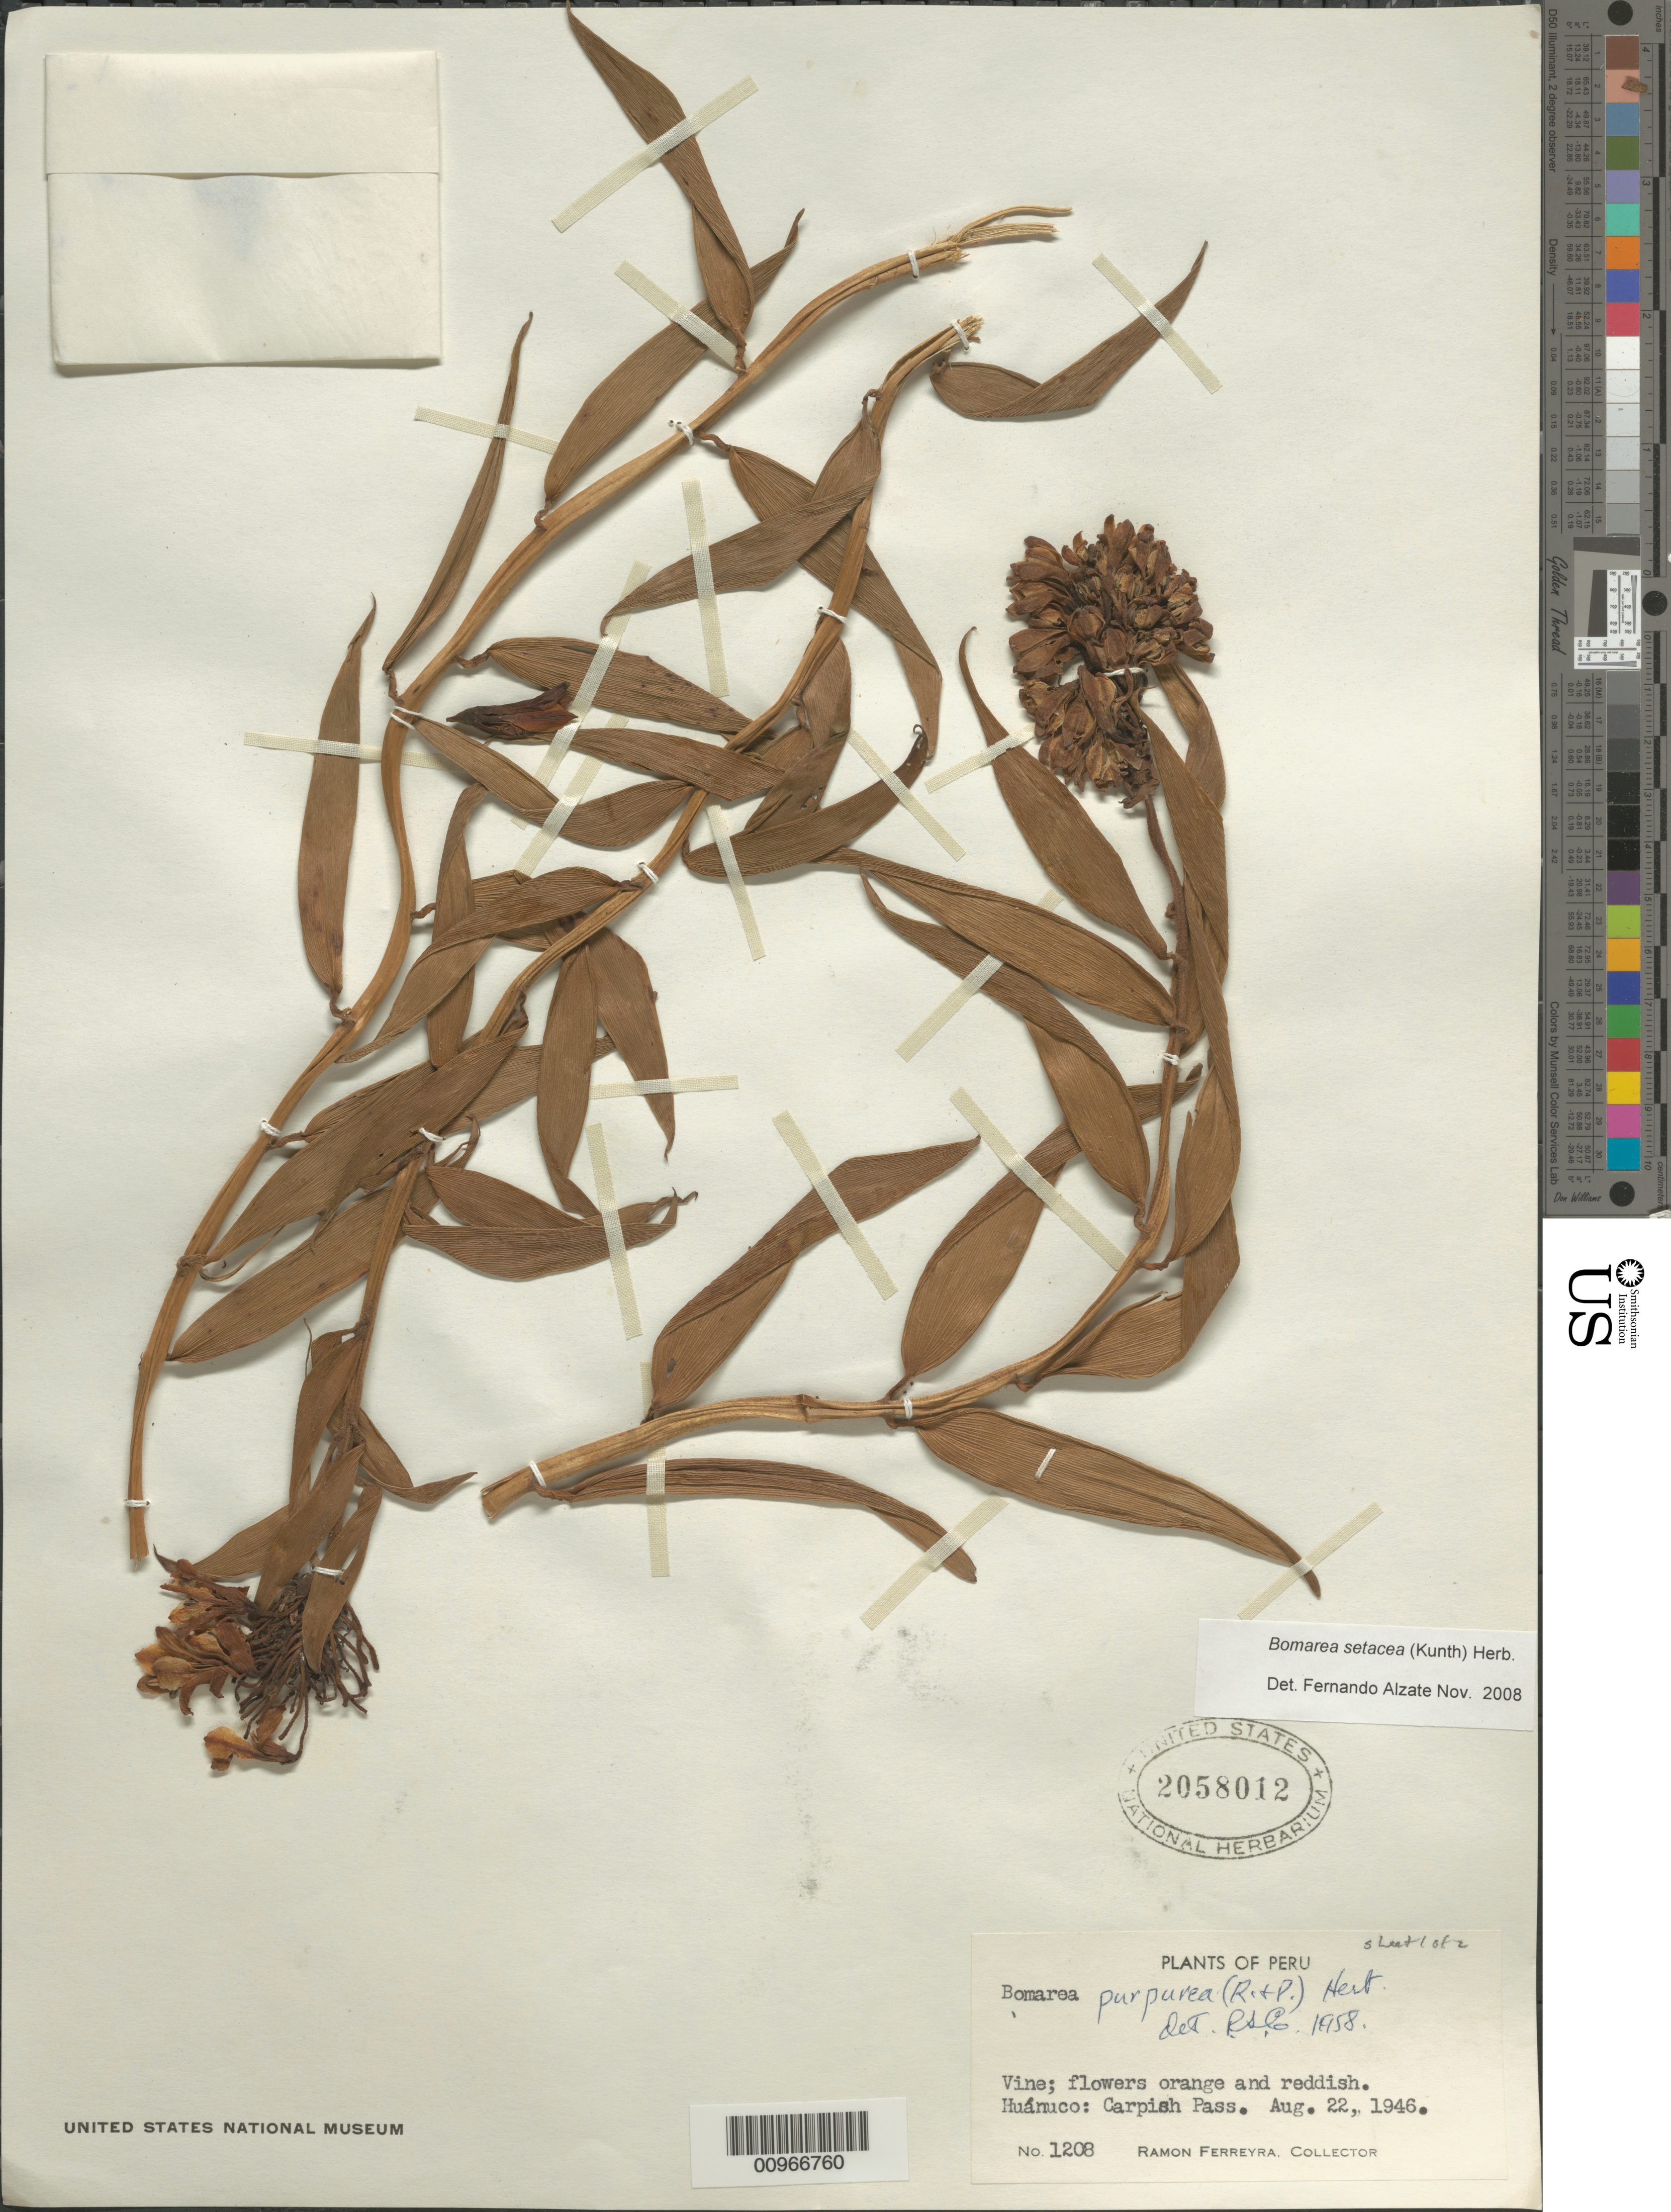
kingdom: Plantae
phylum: Tracheophyta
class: Liliopsida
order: Liliales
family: Alstroemeriaceae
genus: Bomarea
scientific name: Bomarea setacea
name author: (Ruiz & Pav.) Herb.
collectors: R. A. Ferreyra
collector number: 1208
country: Peru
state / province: Huánuco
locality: Carpish Pass, Between Huanuco and Tingo Maria.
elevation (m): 2600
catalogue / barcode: US 2058012